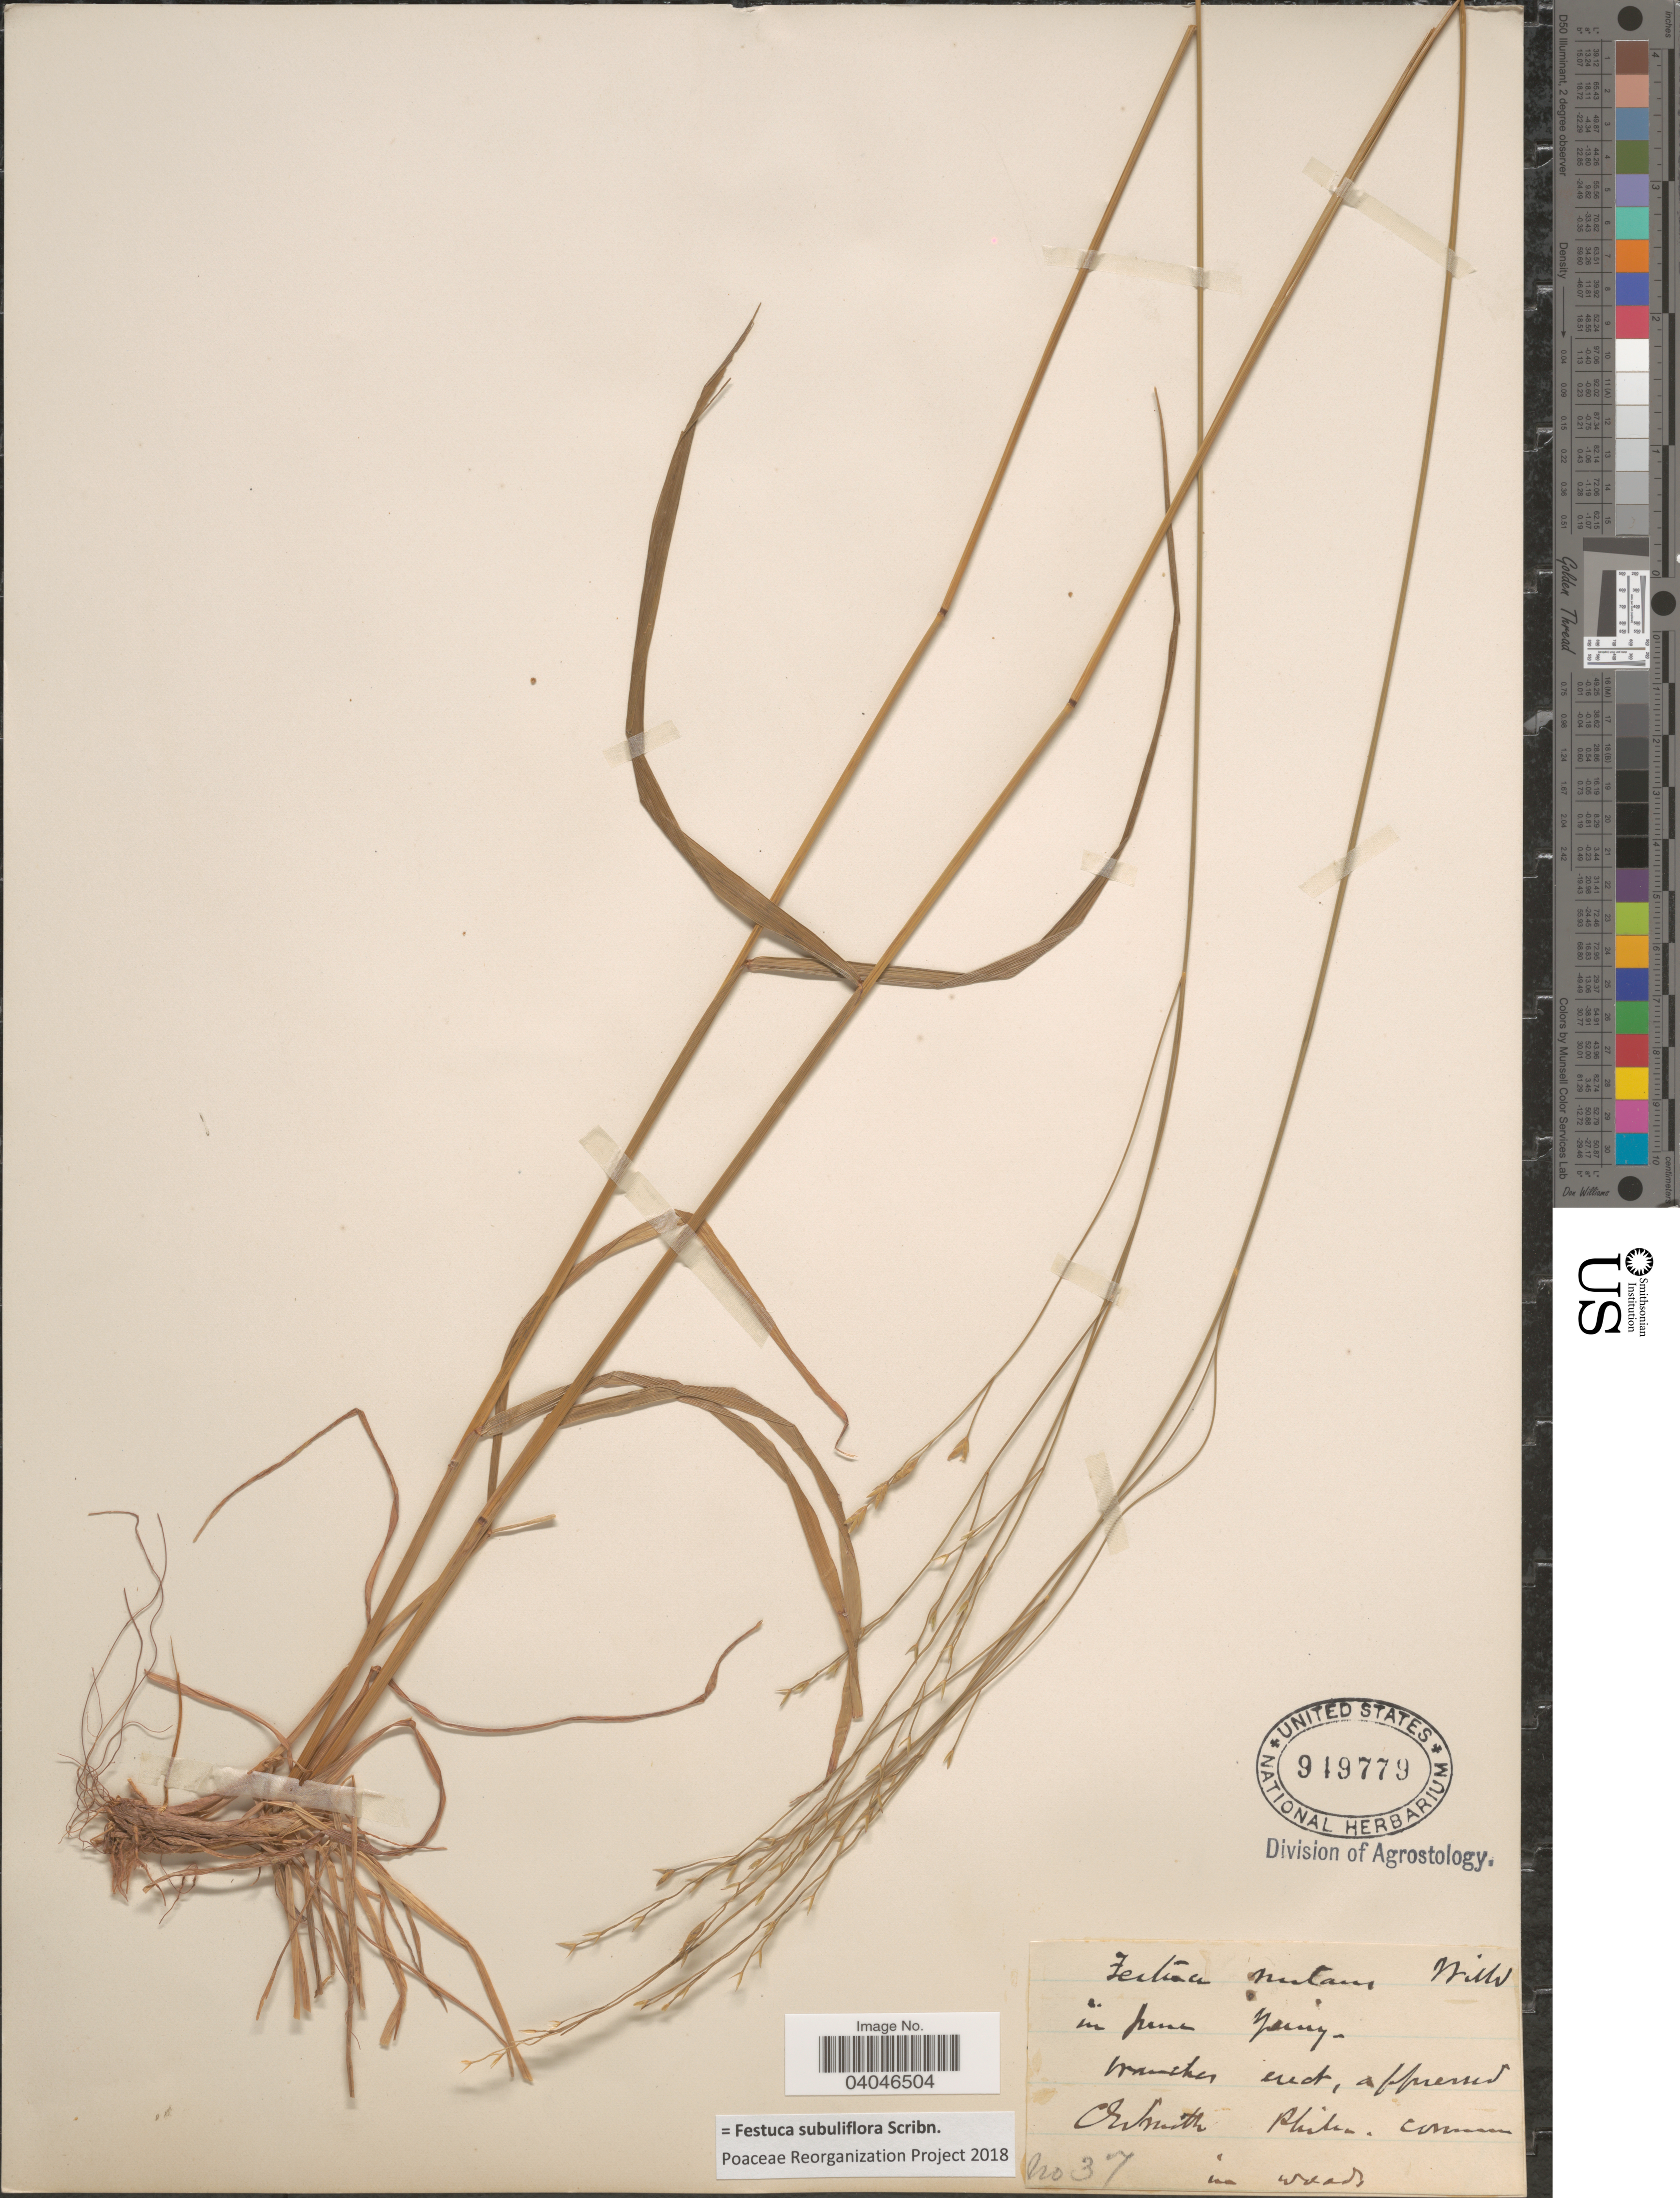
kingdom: Plantae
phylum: Tracheophyta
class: Liliopsida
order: Poales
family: Poaceae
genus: Festuca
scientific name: Festuca subuliflora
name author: Scribn.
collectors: C. E. Smith Jr.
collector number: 37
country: United States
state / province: Pennsylvania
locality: Phila.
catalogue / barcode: US 949779